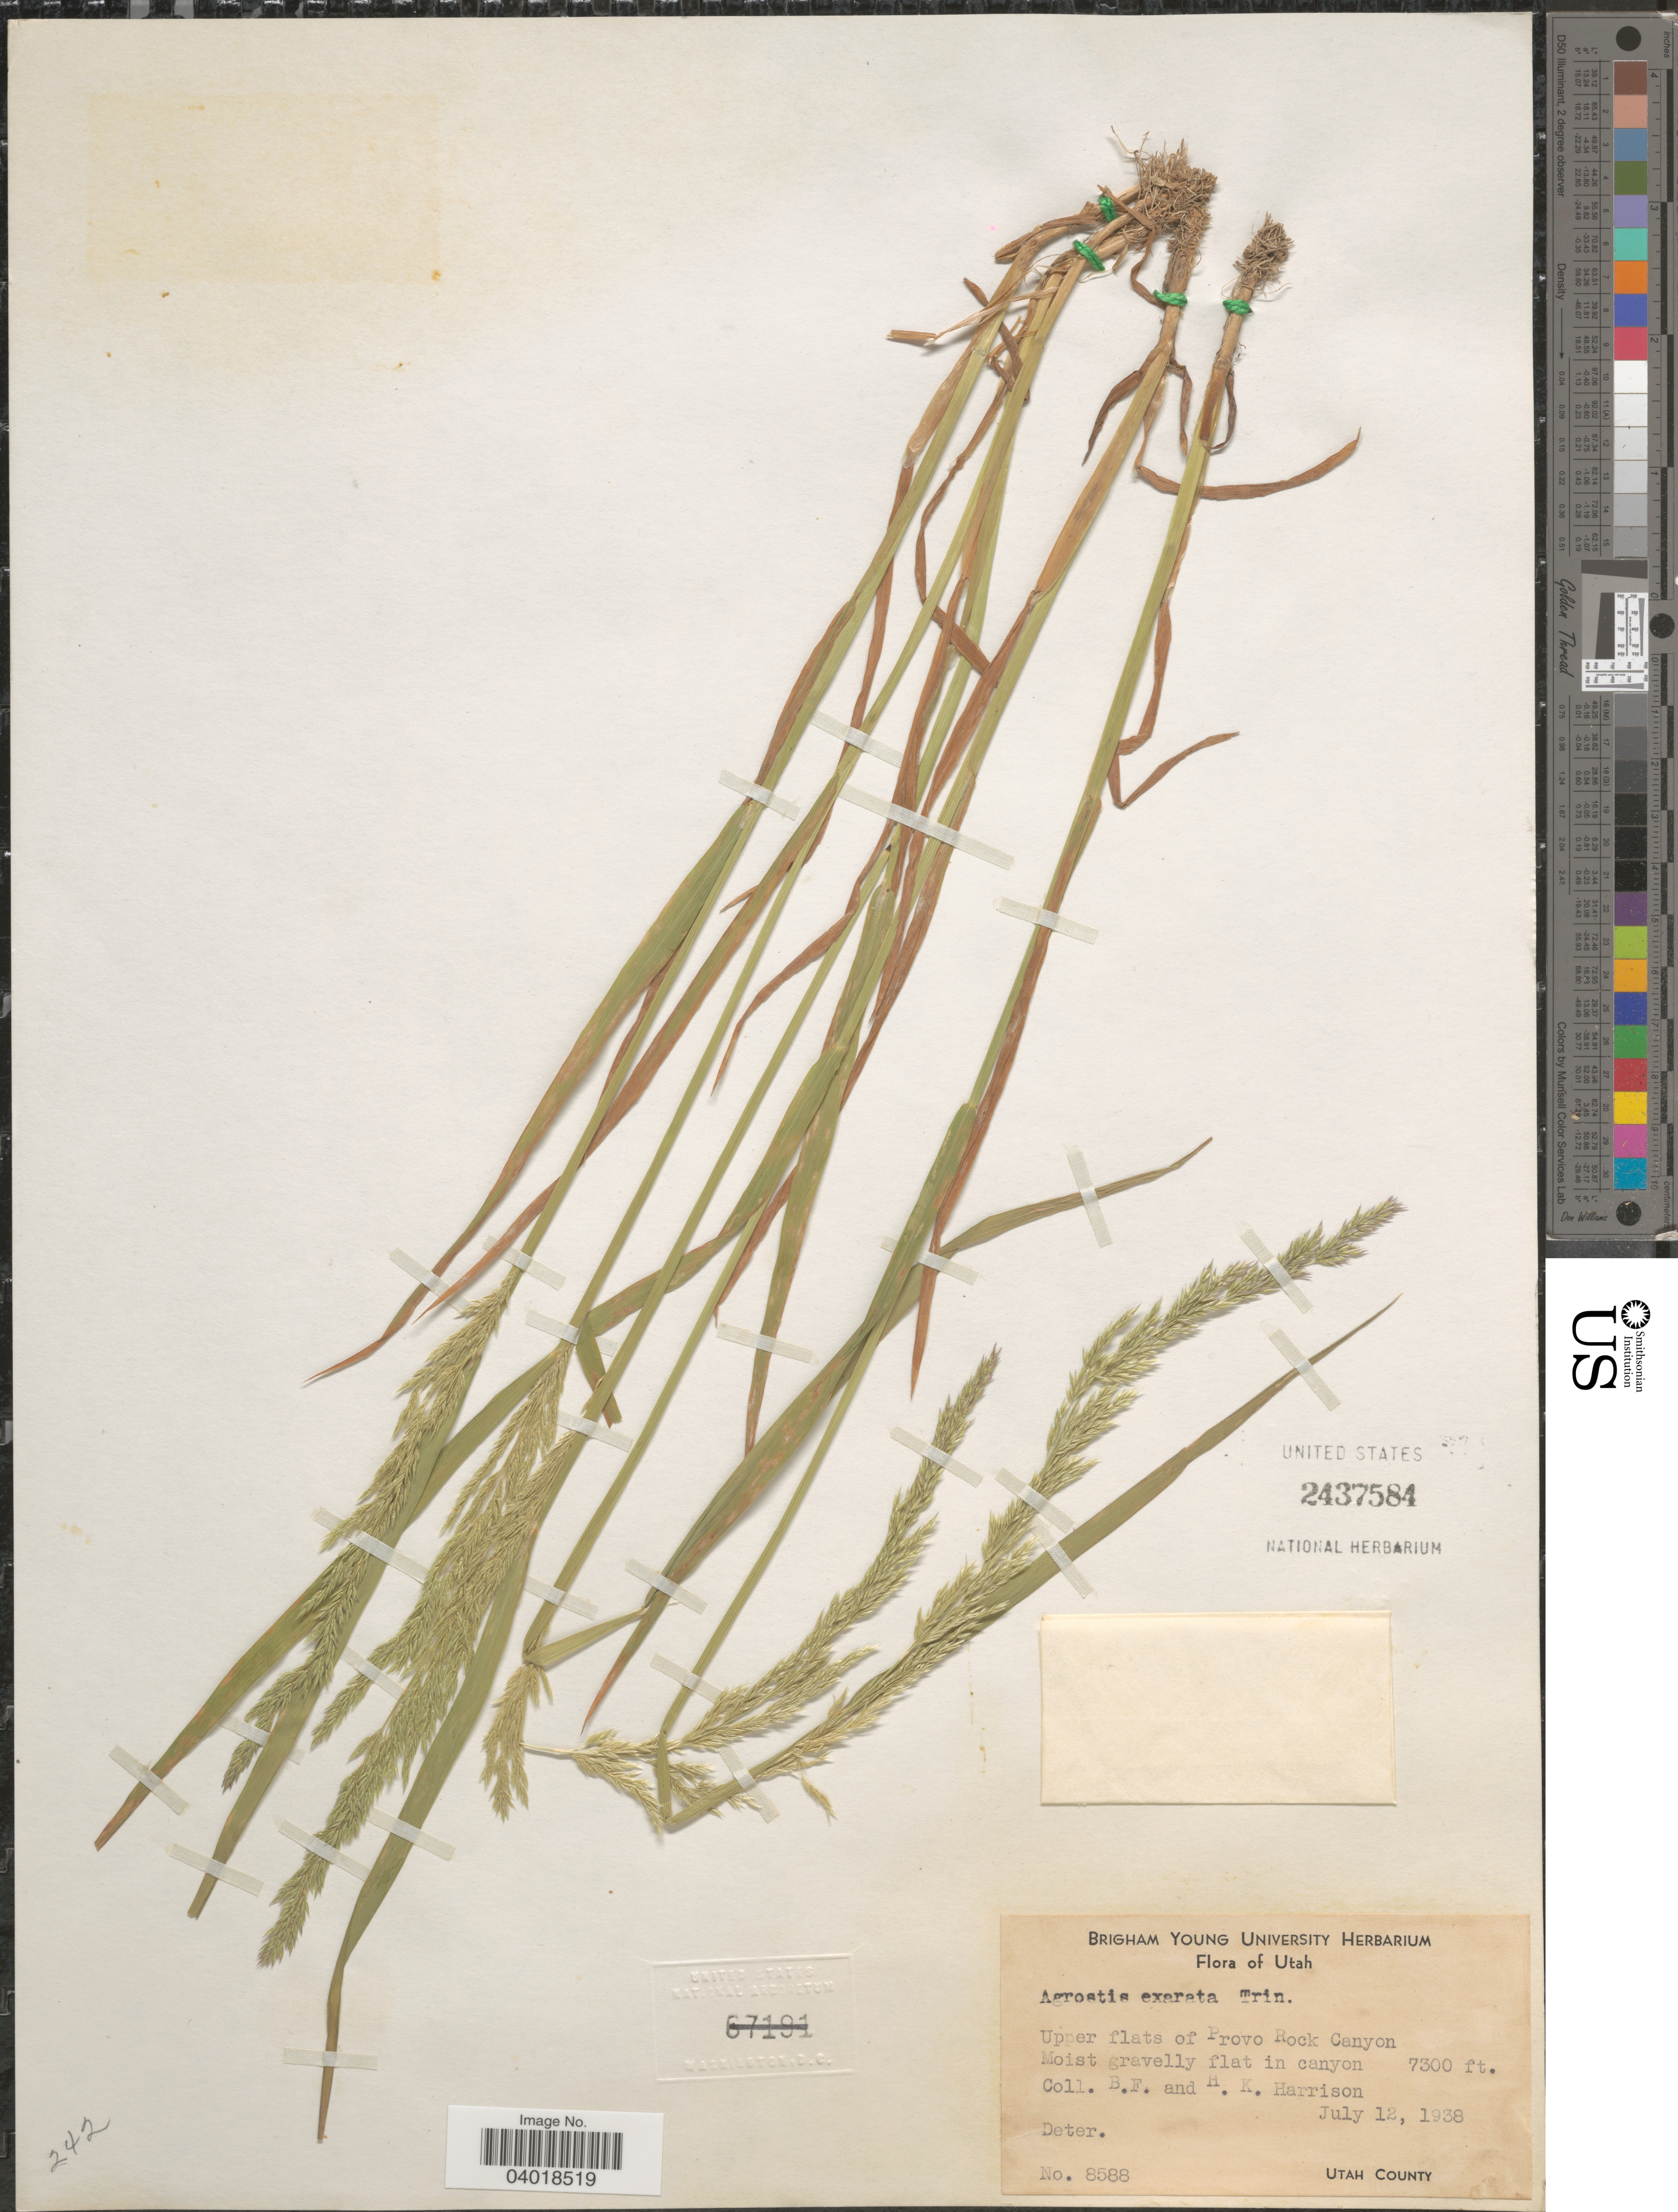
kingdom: Plantae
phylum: Tracheophyta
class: Liliopsida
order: Poales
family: Poaceae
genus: Agrostis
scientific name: Agrostis exarata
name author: Trin.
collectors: B. F. Harrison & H. Harrison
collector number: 8588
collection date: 1938-07-12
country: United States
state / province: Utah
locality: Upper flats of Provo Rock Canyon. Utah County.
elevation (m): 2225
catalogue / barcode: US 2437584